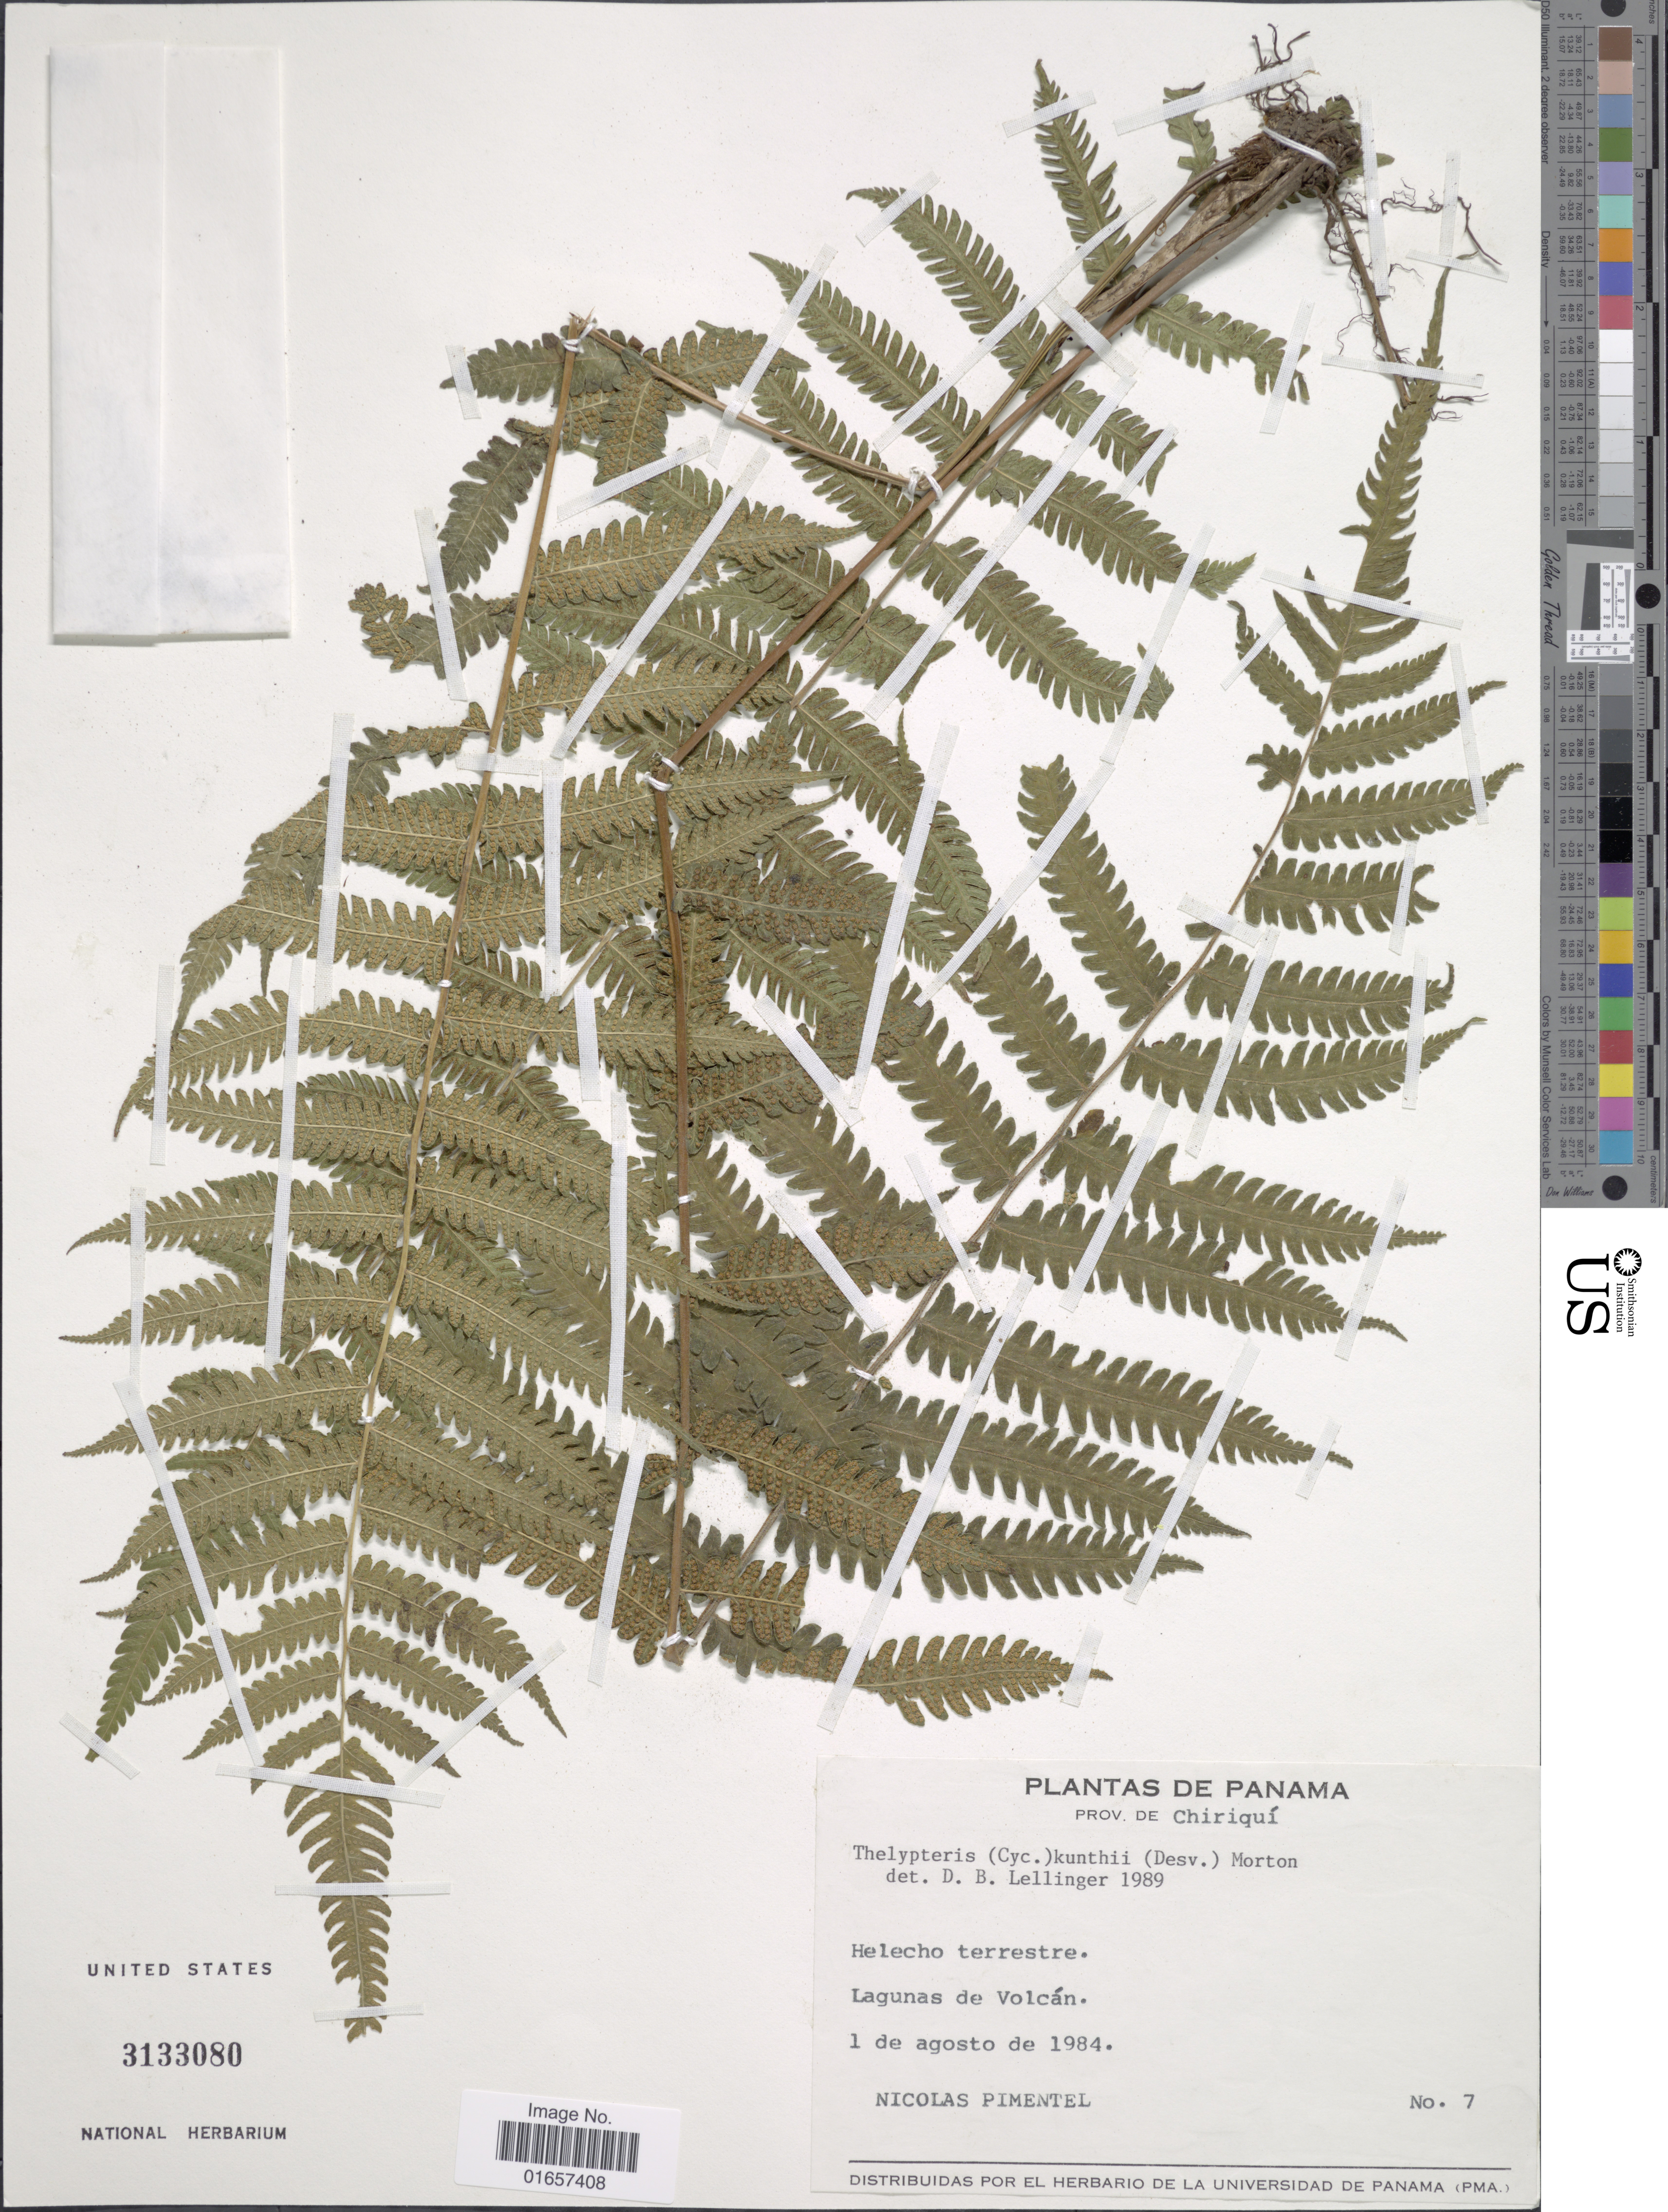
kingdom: Plantae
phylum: Tracheophyta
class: Polypodiopsida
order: Polypodiales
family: Thelypteridaceae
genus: Christella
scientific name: Christella kunthii comb. ined.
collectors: N. Pimentel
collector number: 7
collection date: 1984-08-01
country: Panama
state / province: Chiriqui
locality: Panama, Laguanas de Volcán.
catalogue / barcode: US 3133080